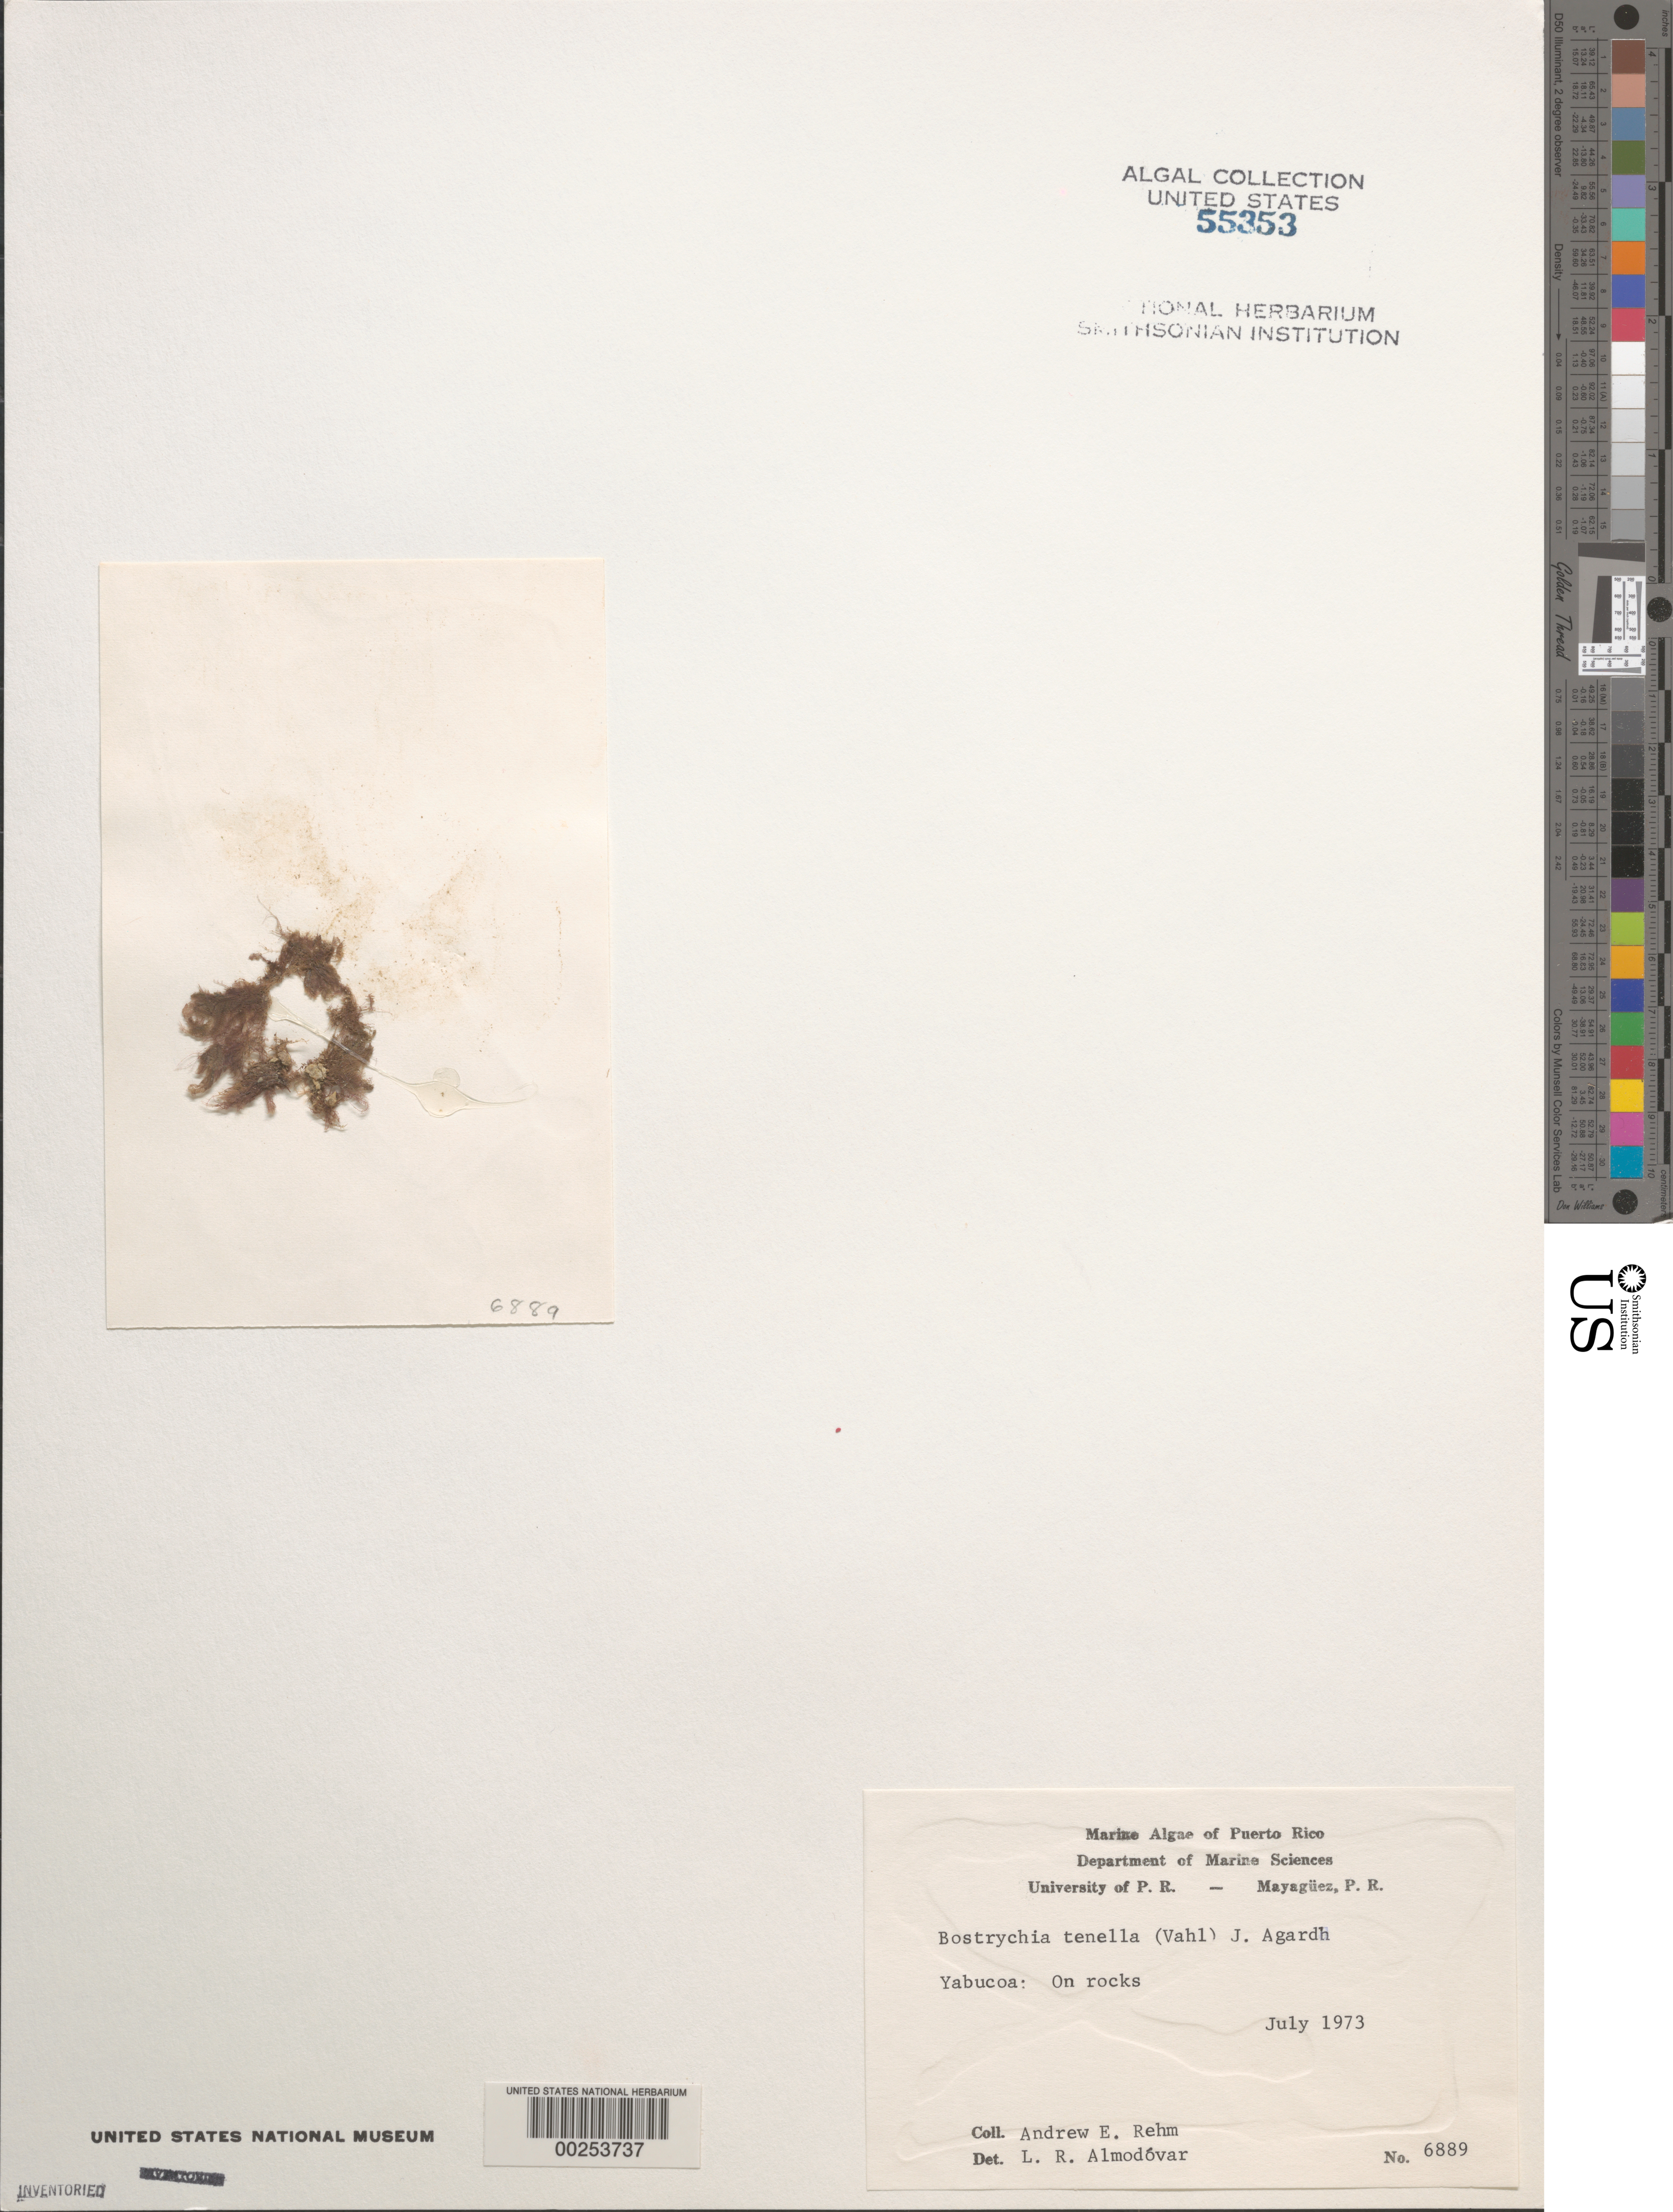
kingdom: Plantae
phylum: Rhodophyta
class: Florideophyceae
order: Ceramiales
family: Rhodomelaceae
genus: Bostrychia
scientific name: Bostrychia tenella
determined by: Almodovar, L. R.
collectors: A. Rehm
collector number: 6889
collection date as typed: Jul 1973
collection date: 1973-07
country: Puerto Rico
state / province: Yabucoa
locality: Yabucoa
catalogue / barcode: US 55353